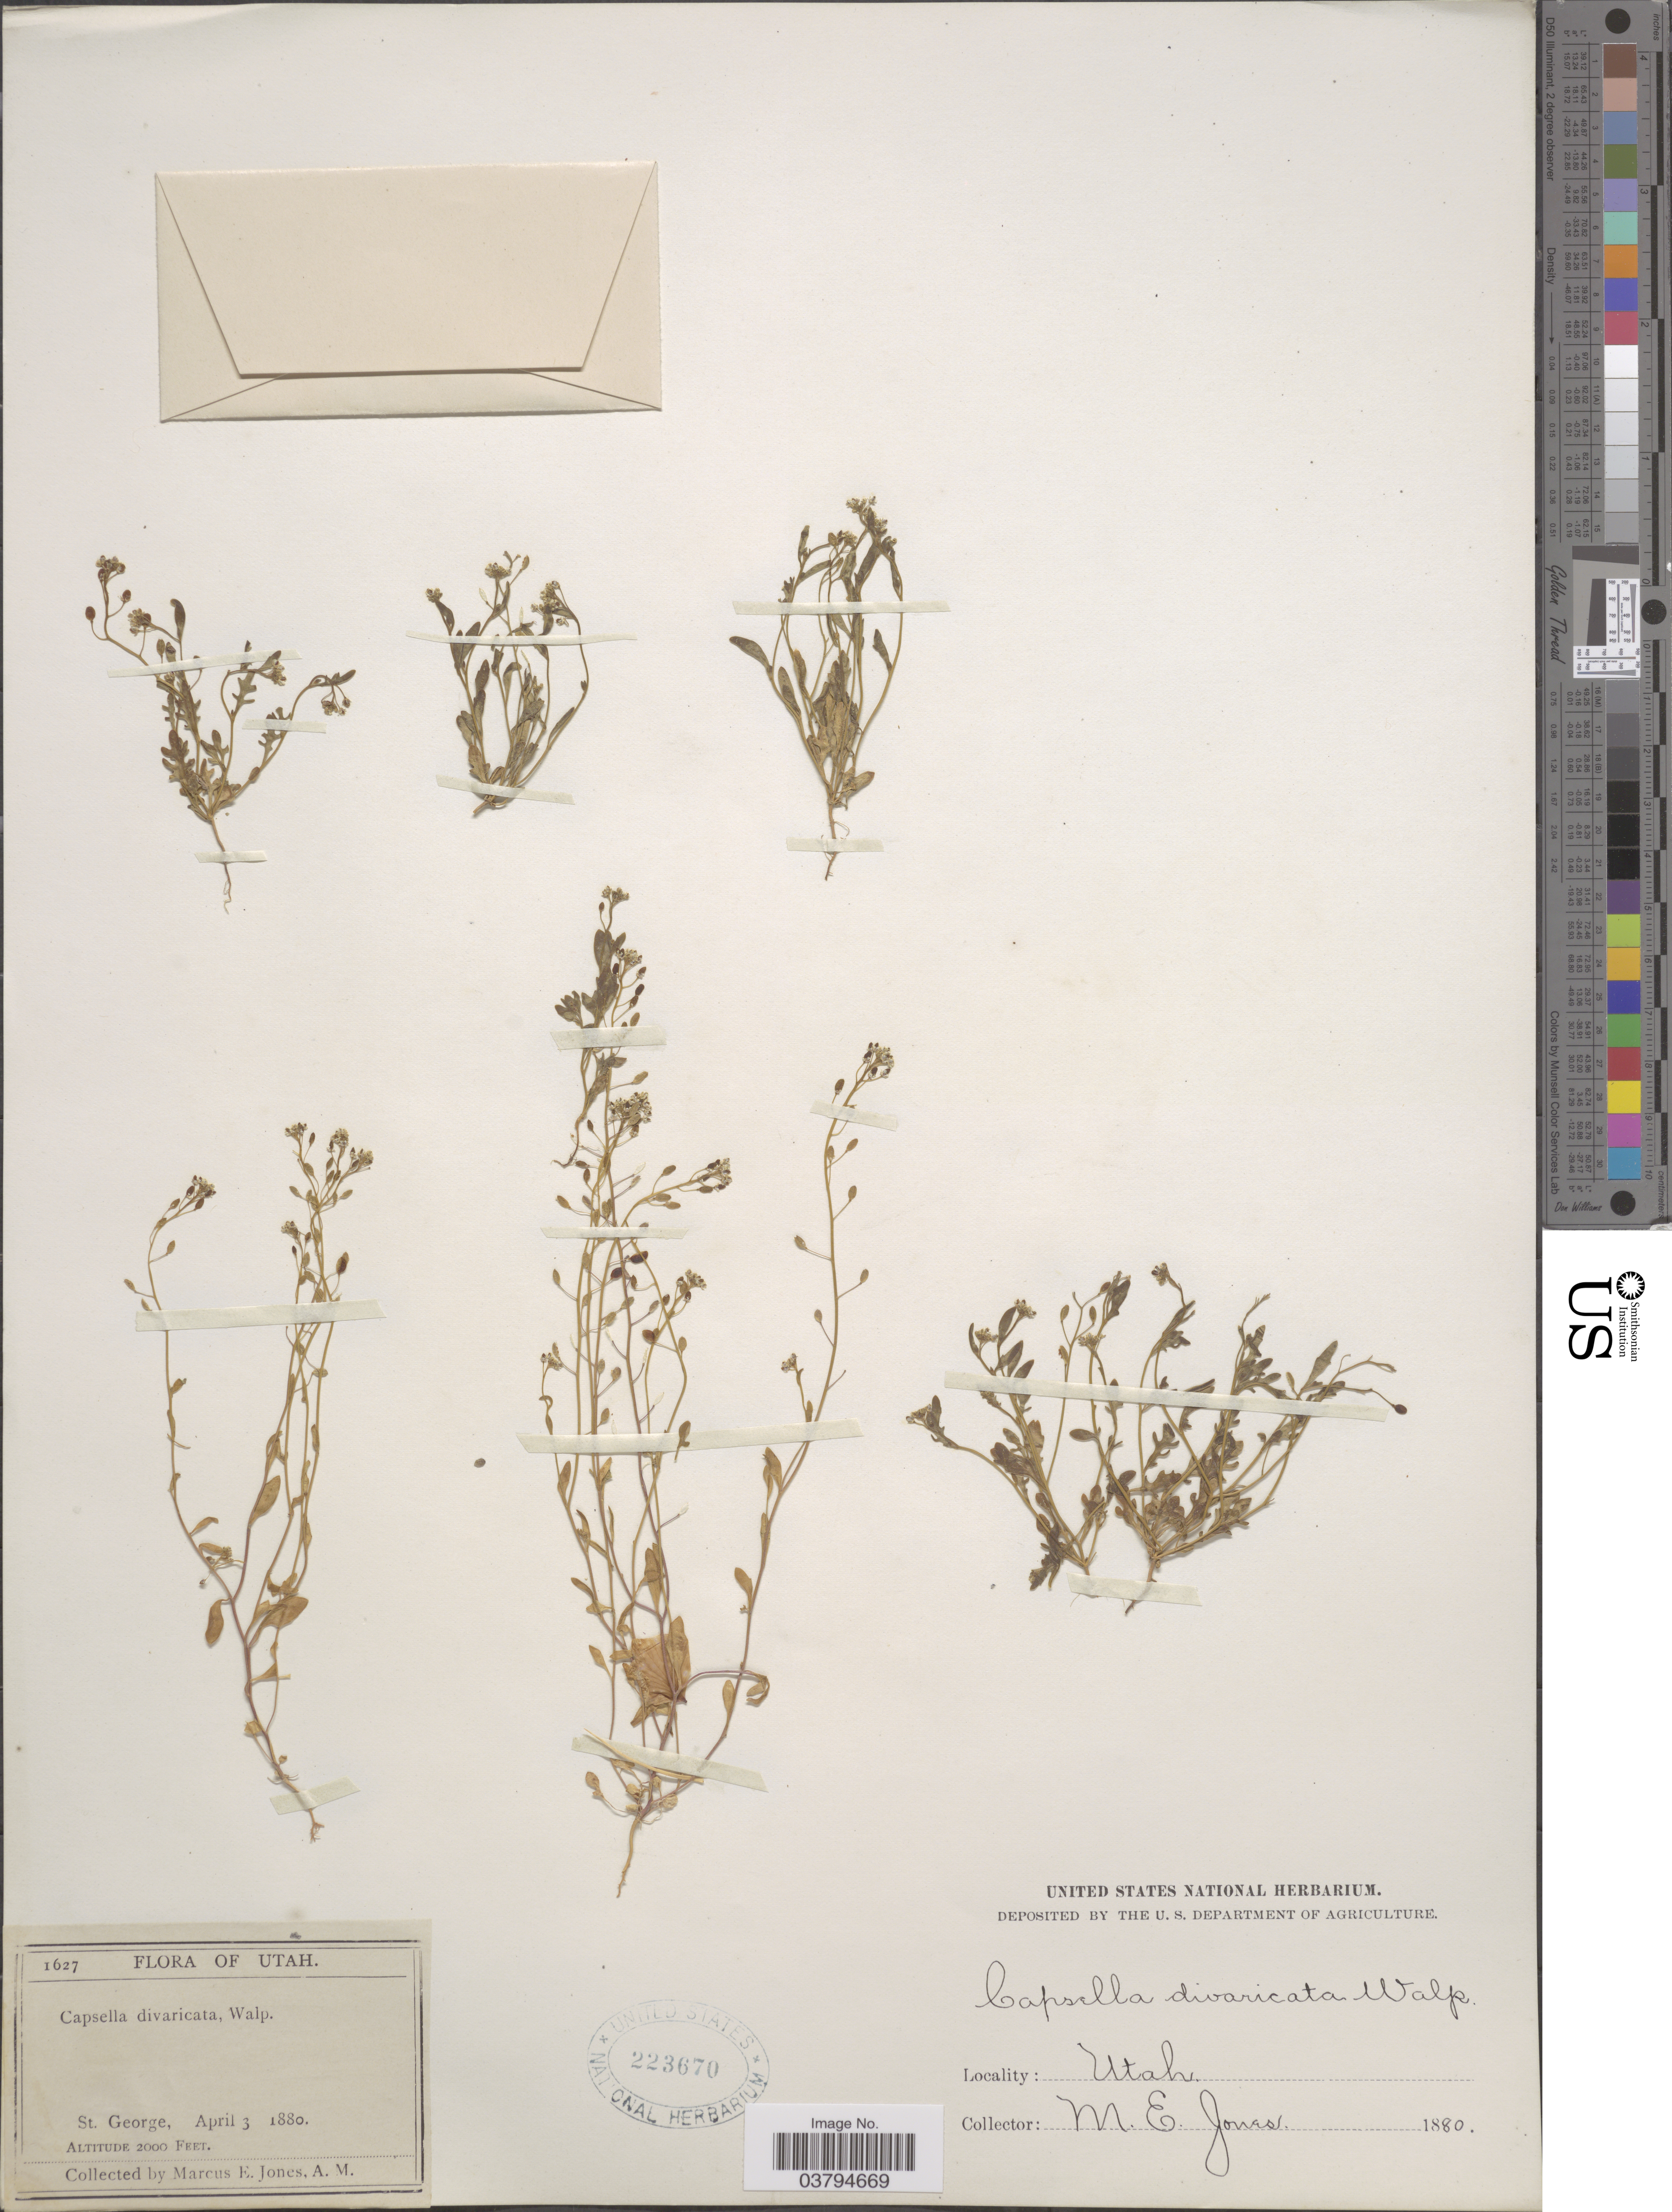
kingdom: Plantae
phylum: Tracheophyta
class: Magnoliopsida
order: Brassicales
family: Brassicaceae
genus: Hornungia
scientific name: Hornungia procumbens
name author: (L.) Hayek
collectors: M. E. Jones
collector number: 1627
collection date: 1880-04-03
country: United States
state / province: Utah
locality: St. George.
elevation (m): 610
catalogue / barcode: US 223670